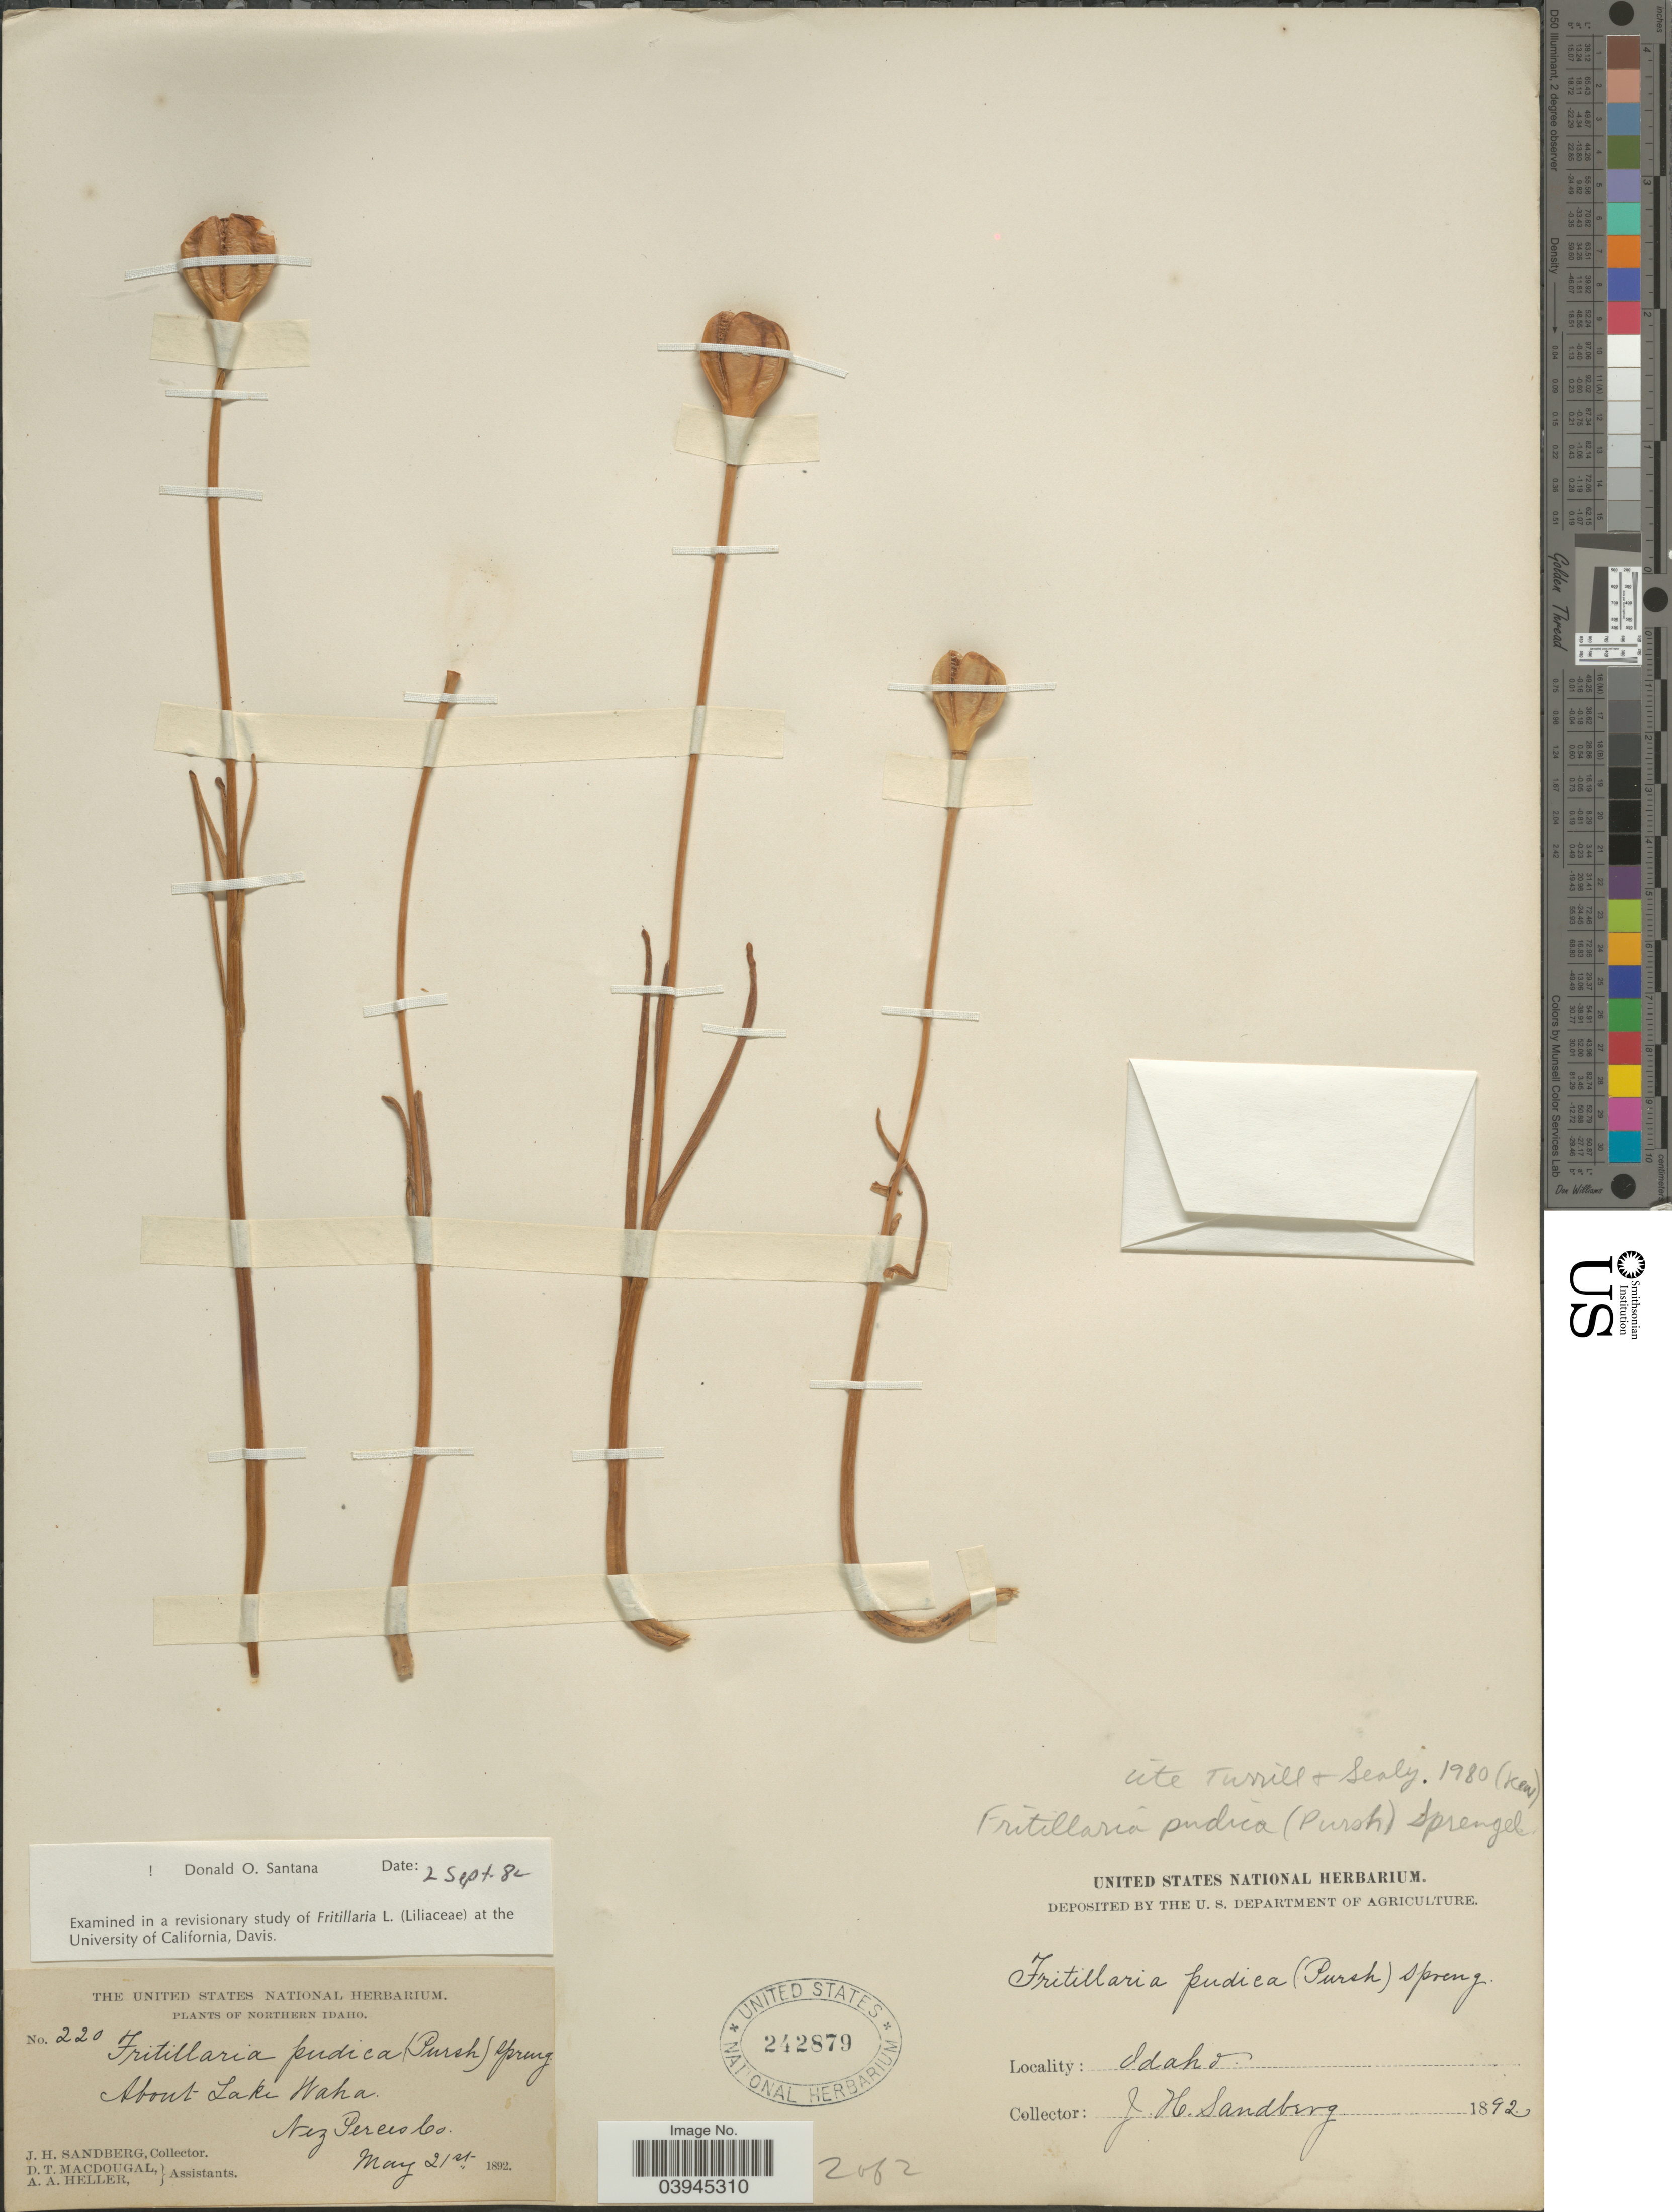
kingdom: Plantae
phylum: Tracheophyta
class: Liliopsida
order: Liliales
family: Liliaceae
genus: Fritillaria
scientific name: Fritillaria pudica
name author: (Pursh) Spreng.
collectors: J. H. Sandberg, D. T. MacDougal & A. A. Heller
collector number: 220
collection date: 1892-05-21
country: United States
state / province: Idaho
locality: Northern Idaho. About Lake Waha, Nez Perces Co.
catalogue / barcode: US 242879